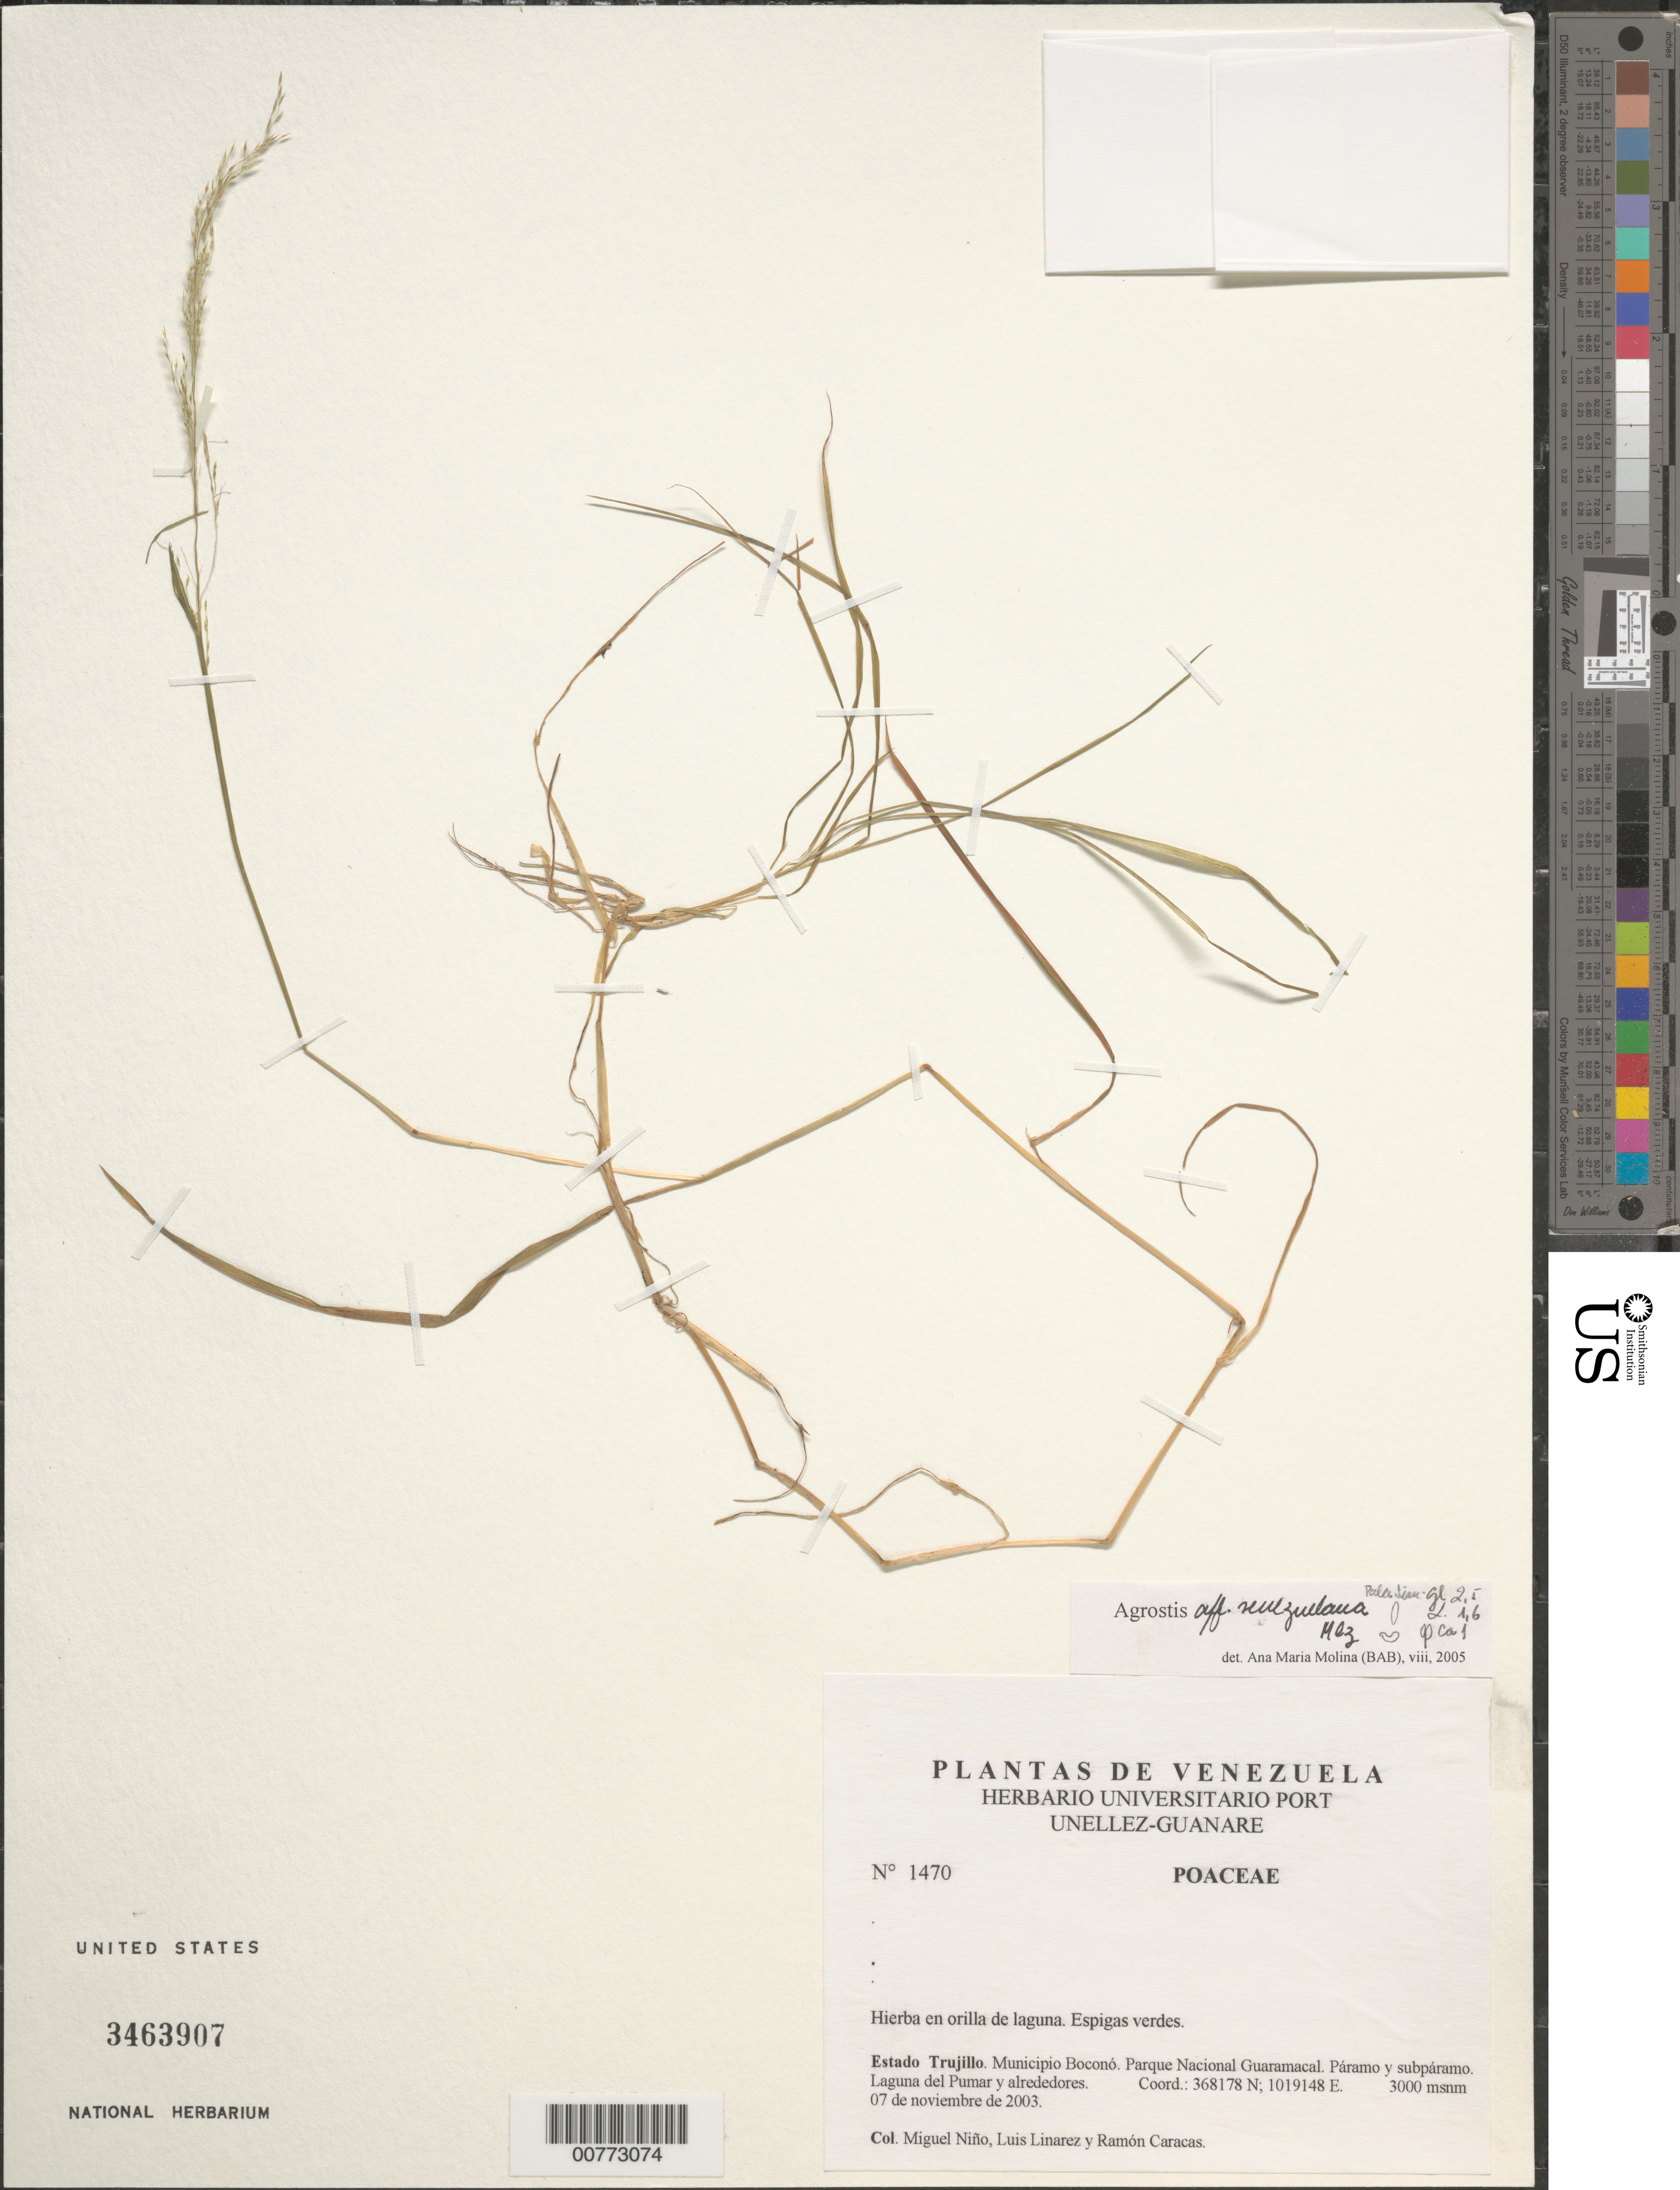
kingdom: Plantae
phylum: Tracheophyta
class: Liliopsida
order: Poales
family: Poaceae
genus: Agrostis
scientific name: Agrostis venezuelana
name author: Mez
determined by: Molina, Ana M. de R.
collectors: S. M. Niño, L. Linárez & R. Caracas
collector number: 1470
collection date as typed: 07 Nov 2003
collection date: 2003-11-07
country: Venezuela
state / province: Trujillo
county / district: Boconó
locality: Parque Nacional Guaramacal. Laguna del Pumar y alrededores.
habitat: Páramo y subpáramo.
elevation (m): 3000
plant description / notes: PORT, US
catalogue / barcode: US 3463907